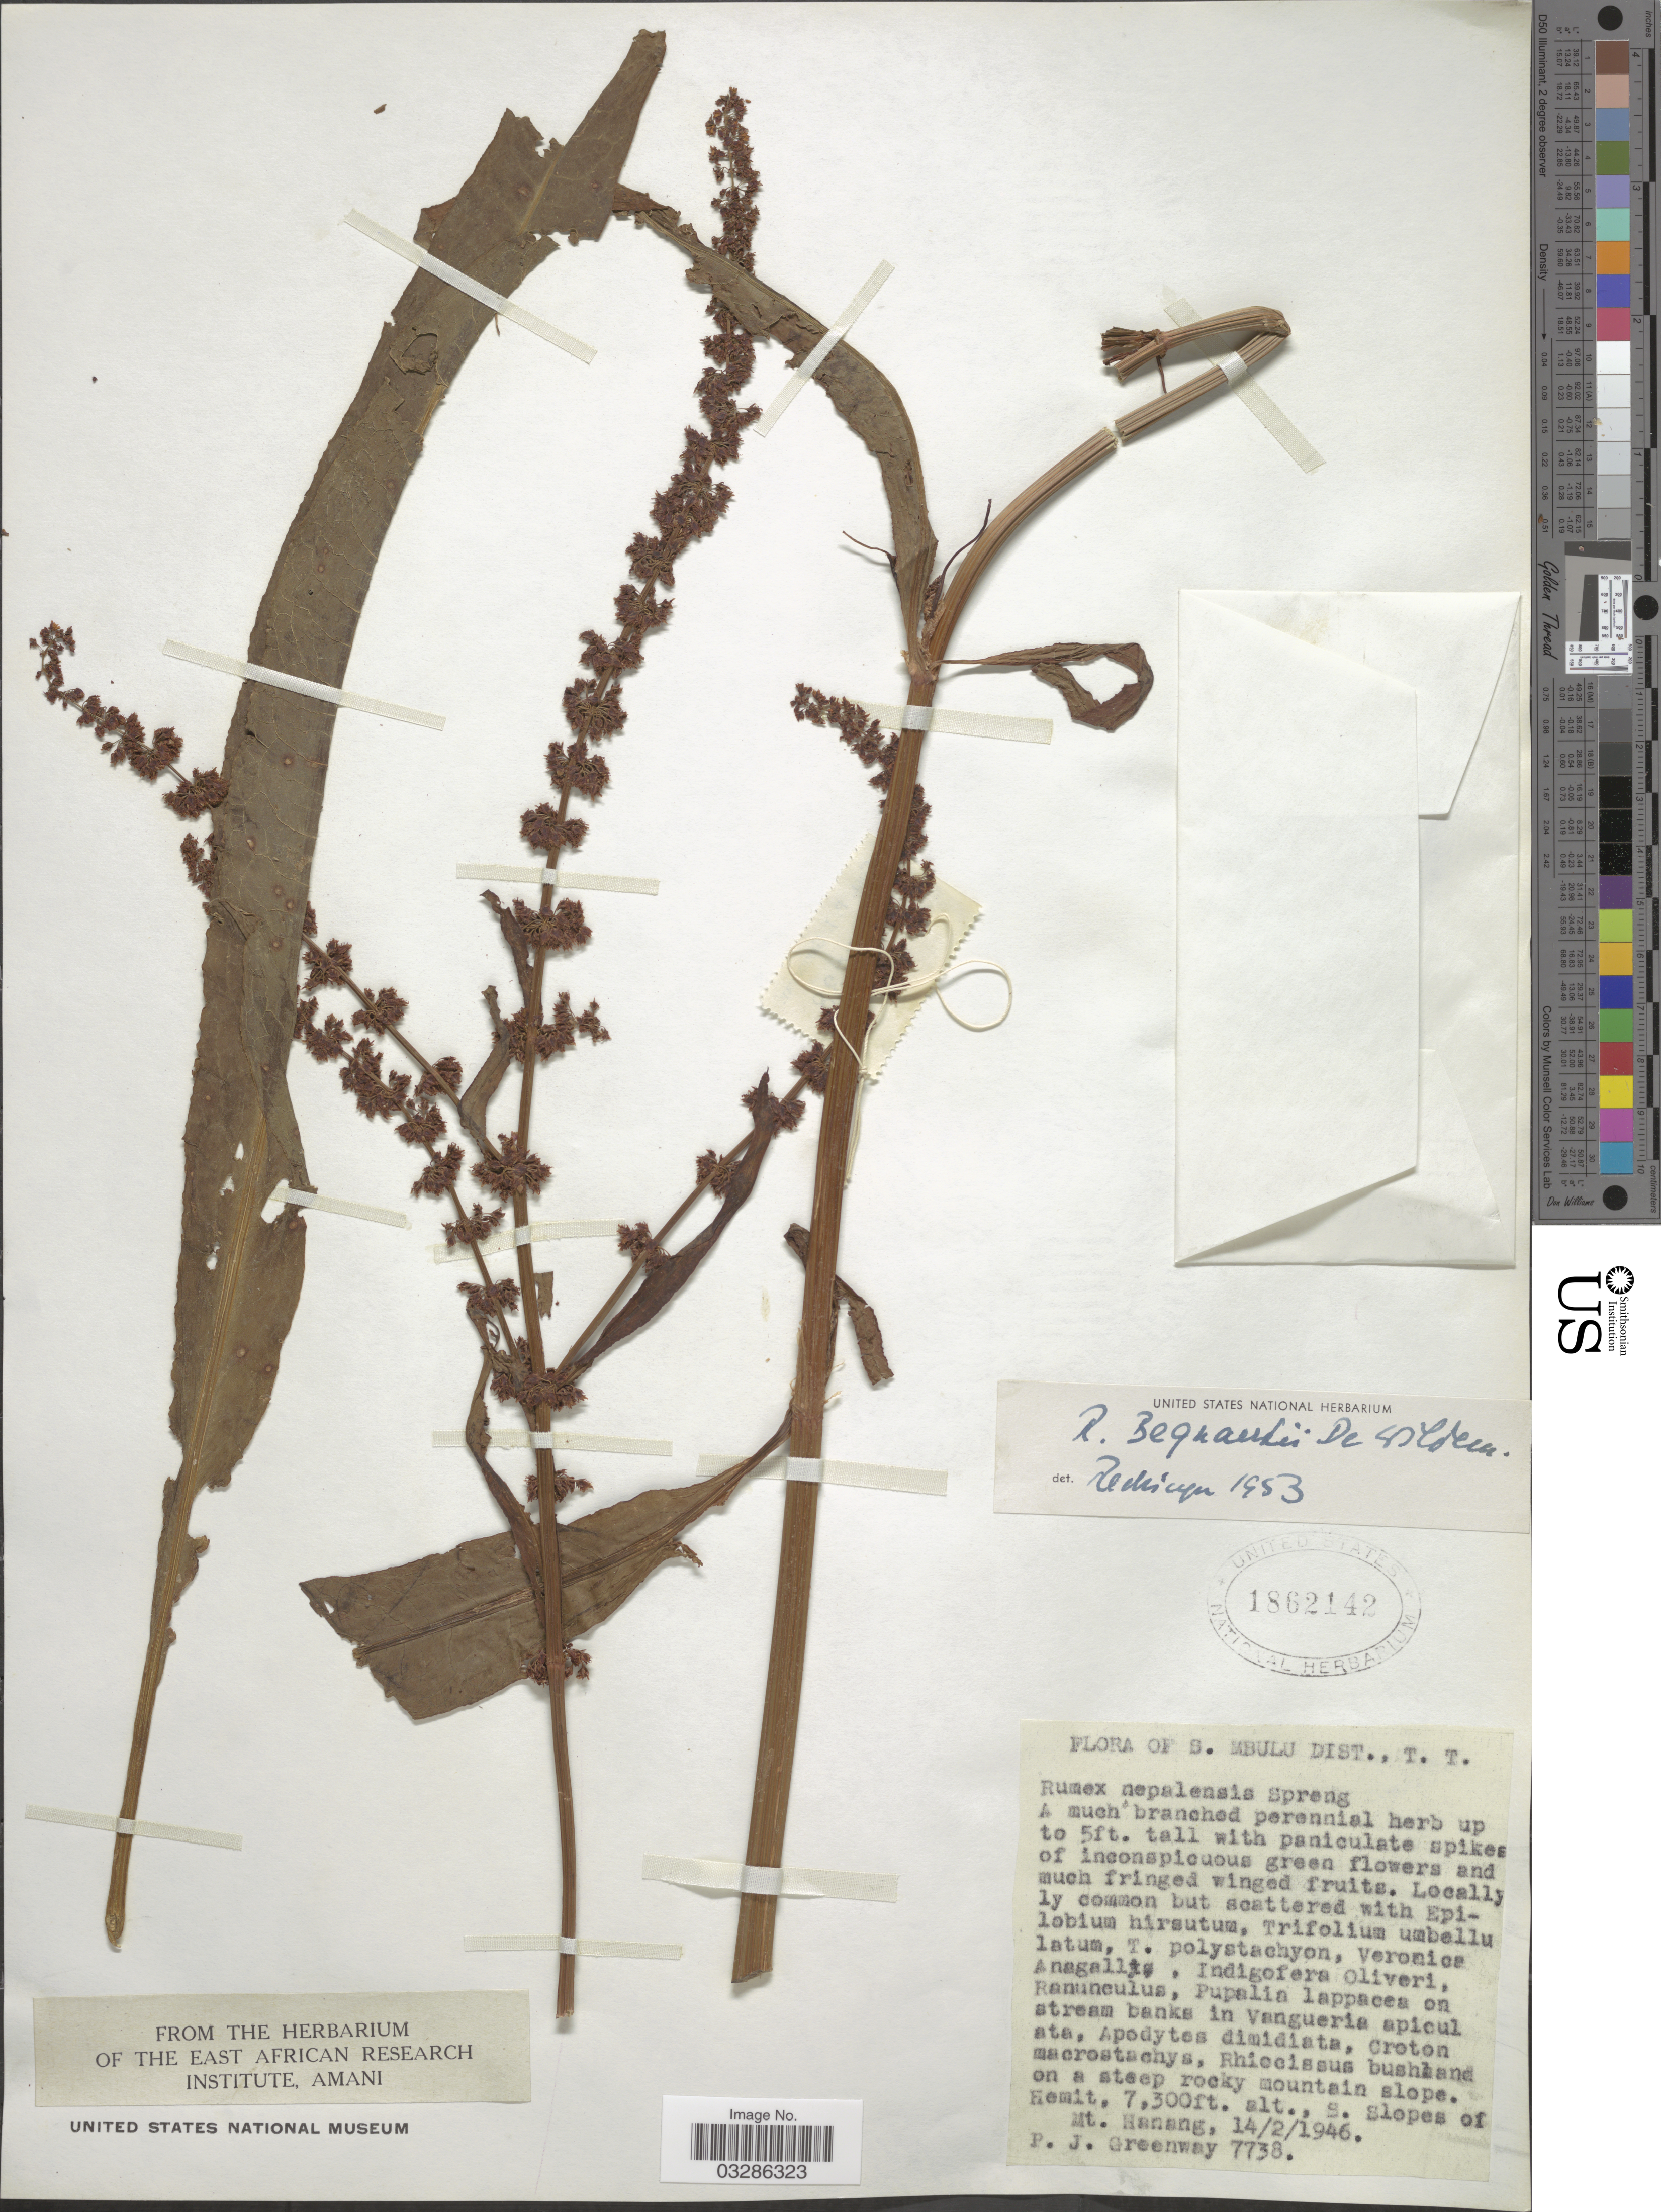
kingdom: Plantae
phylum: Tracheophyta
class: Magnoliopsida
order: Caryophyllales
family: Polygonaceae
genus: Rumex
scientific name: Rumex bequaertii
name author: De Wild.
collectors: P. J. Greenway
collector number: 7738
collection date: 1946-02-14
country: Tanzania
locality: S. Mbulu Dist., T. T. Hemit. S. slopes of Mt. Hanang.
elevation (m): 2225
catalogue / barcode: US 1862142